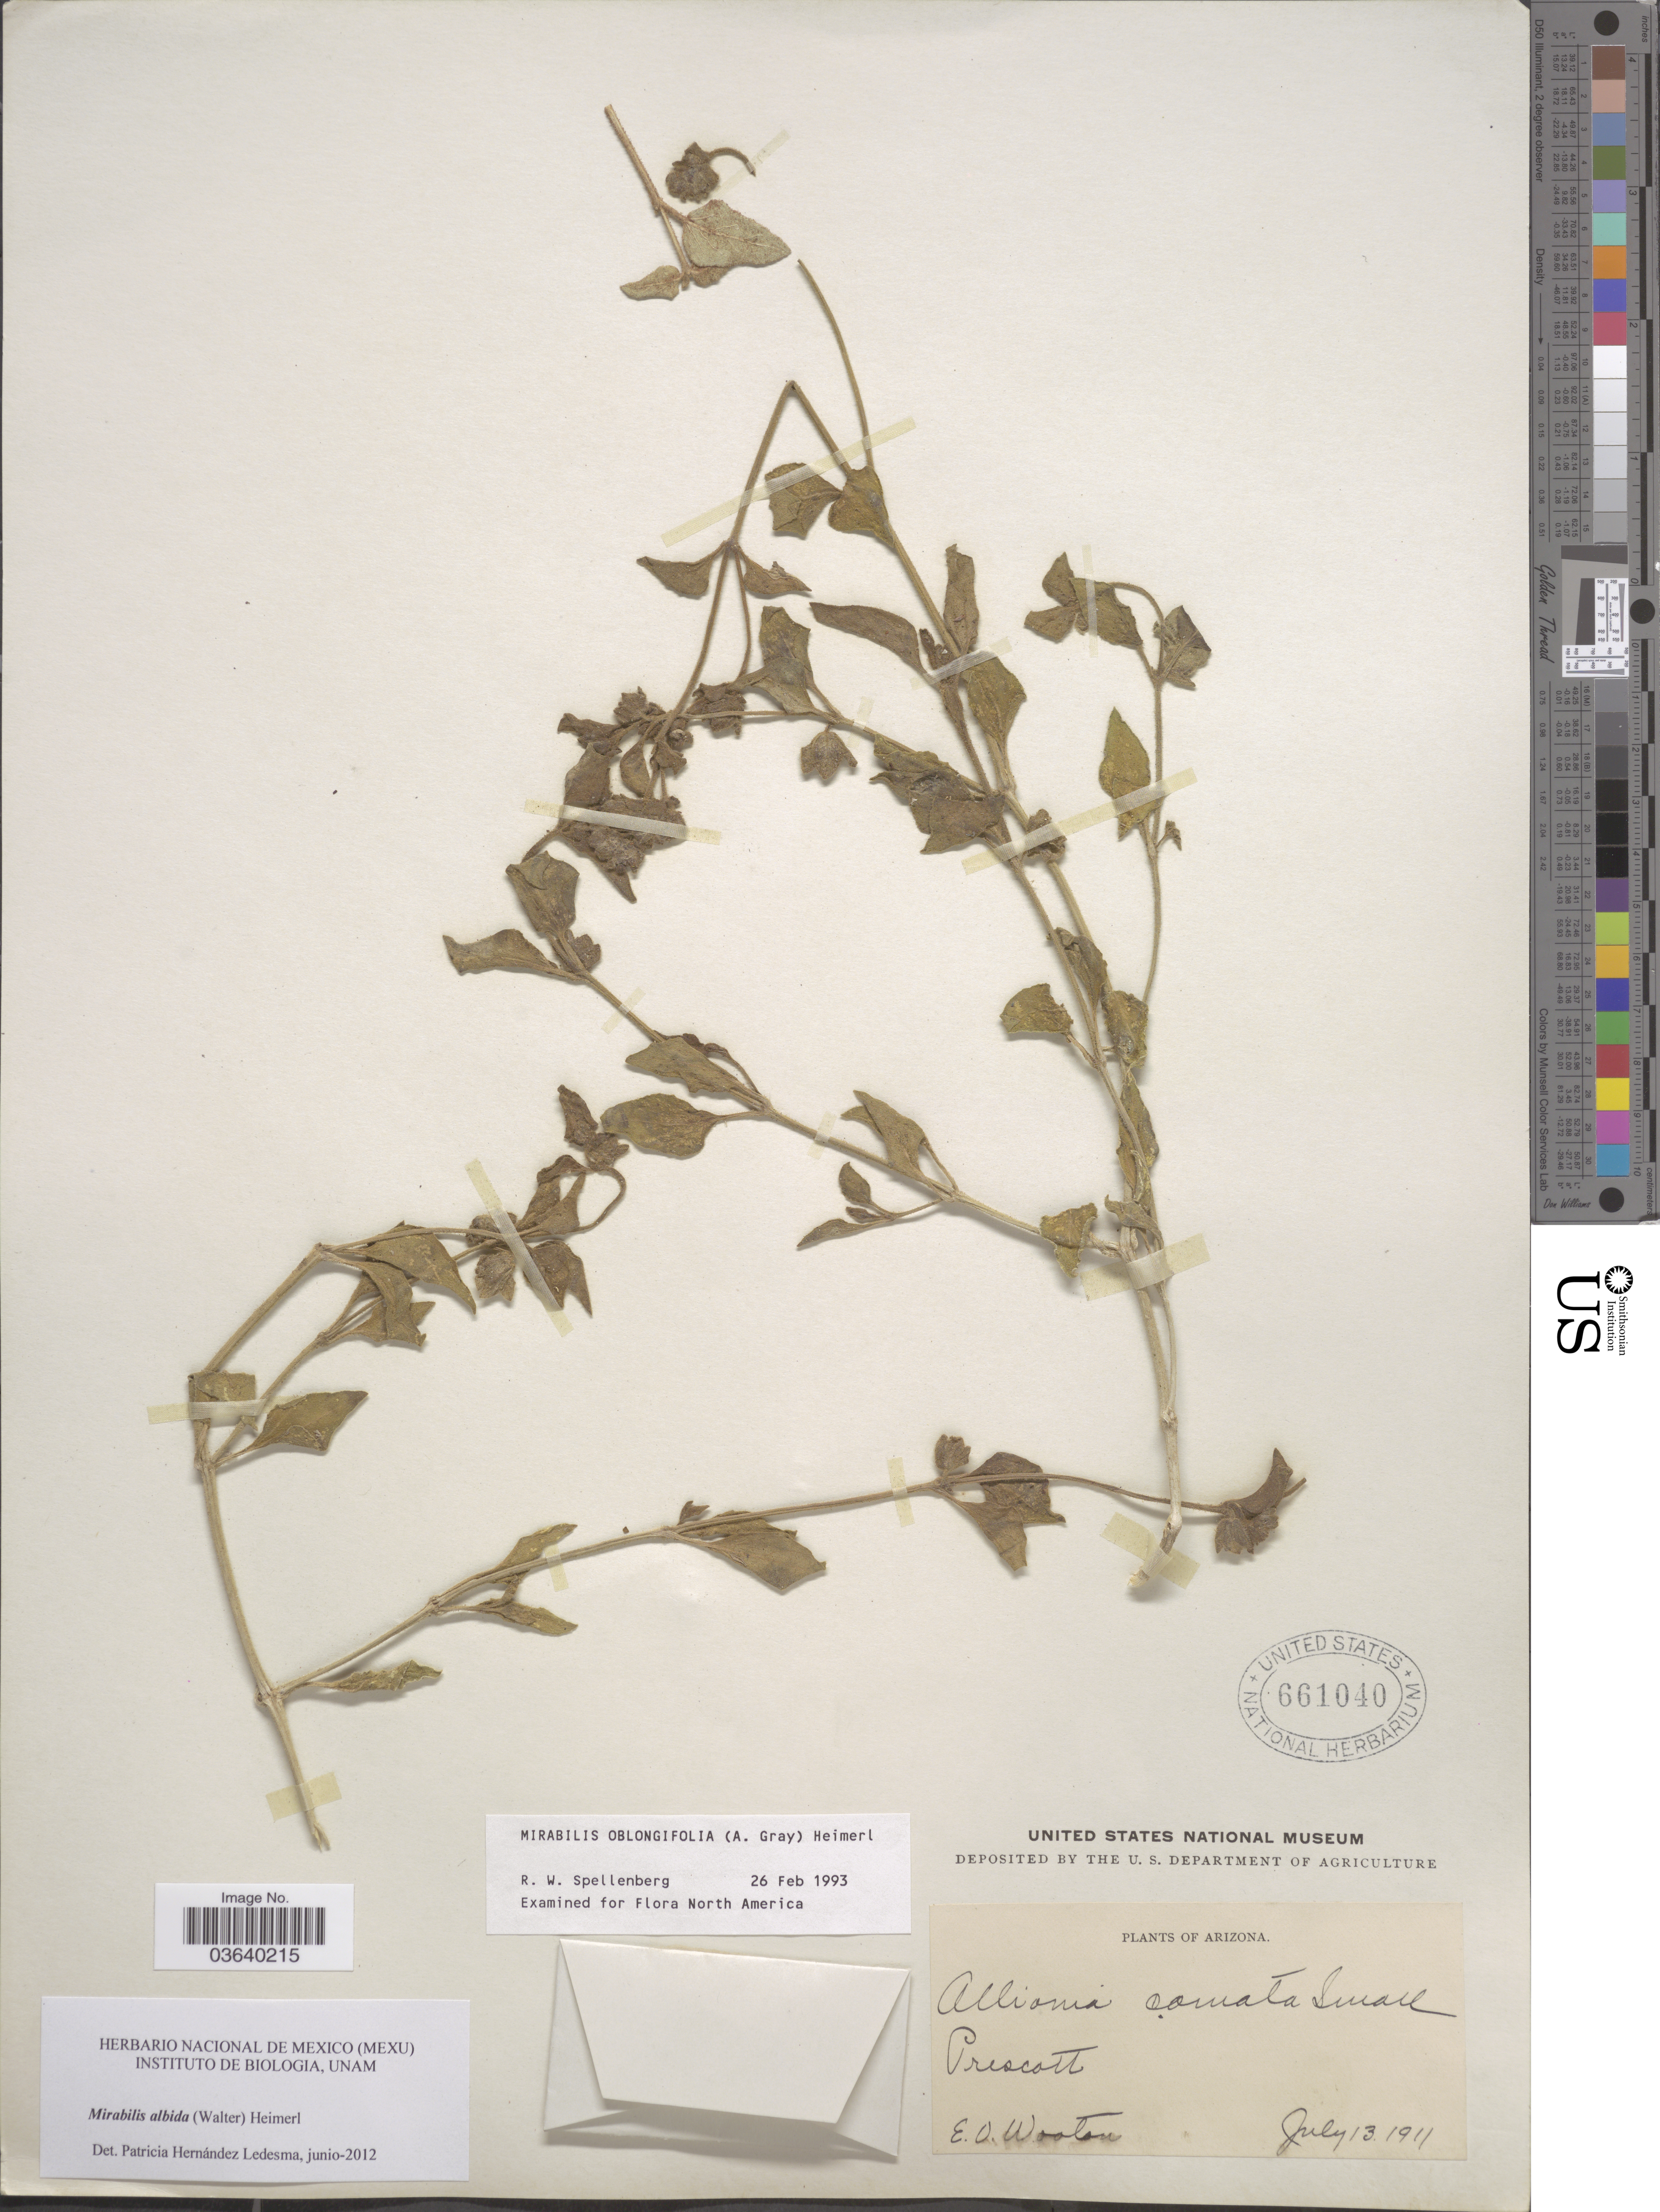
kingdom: Plantae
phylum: Tracheophyta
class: Magnoliopsida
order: Caryophyllales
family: Nyctaginaceae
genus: Mirabilis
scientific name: Mirabilis albida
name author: (Walter) Heimerl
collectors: E. O. Wooton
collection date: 1911-07-13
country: United States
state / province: Arizona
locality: Prescott.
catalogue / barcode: US 661040